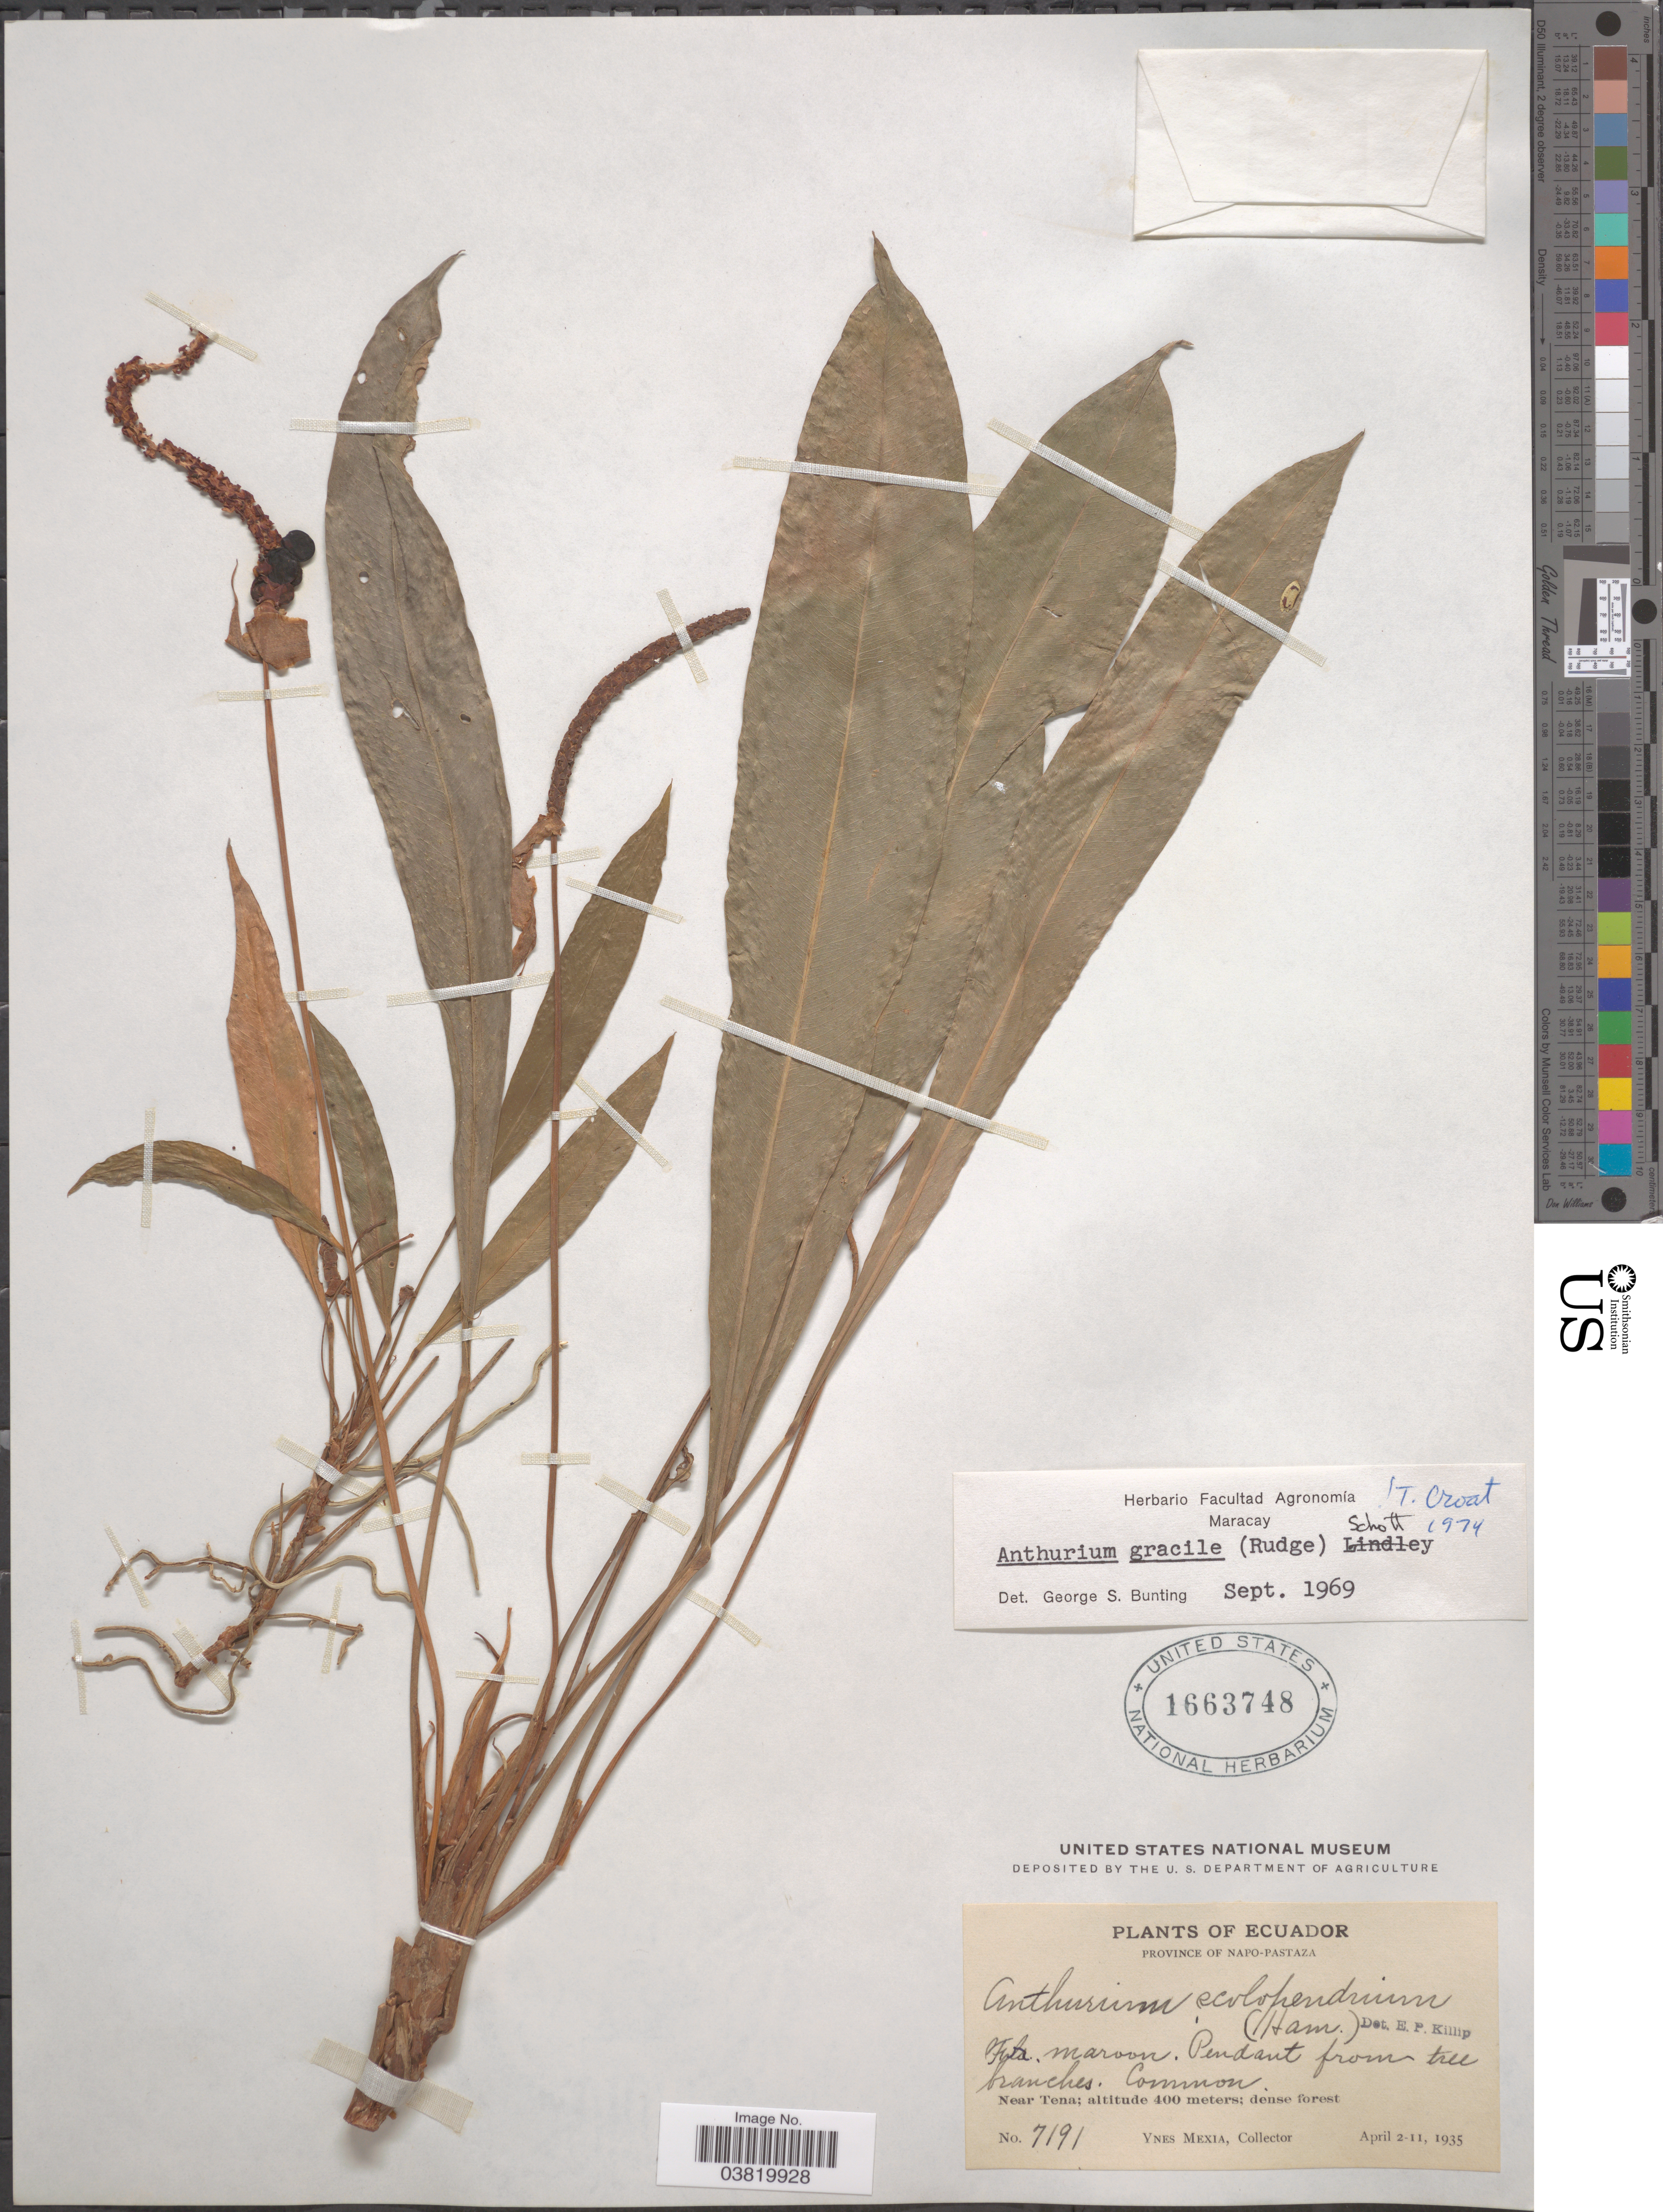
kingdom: Plantae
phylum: Tracheophyta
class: Liliopsida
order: Alismatales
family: Araceae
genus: Anthurium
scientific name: Anthurium gracile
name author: (Rudge) Schott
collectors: Y. Mexia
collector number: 7191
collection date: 1935-04-02/1935-04-11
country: Ecuador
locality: Province of Napo-Pastaza. Near Tena.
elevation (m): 400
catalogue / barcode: US 1663748